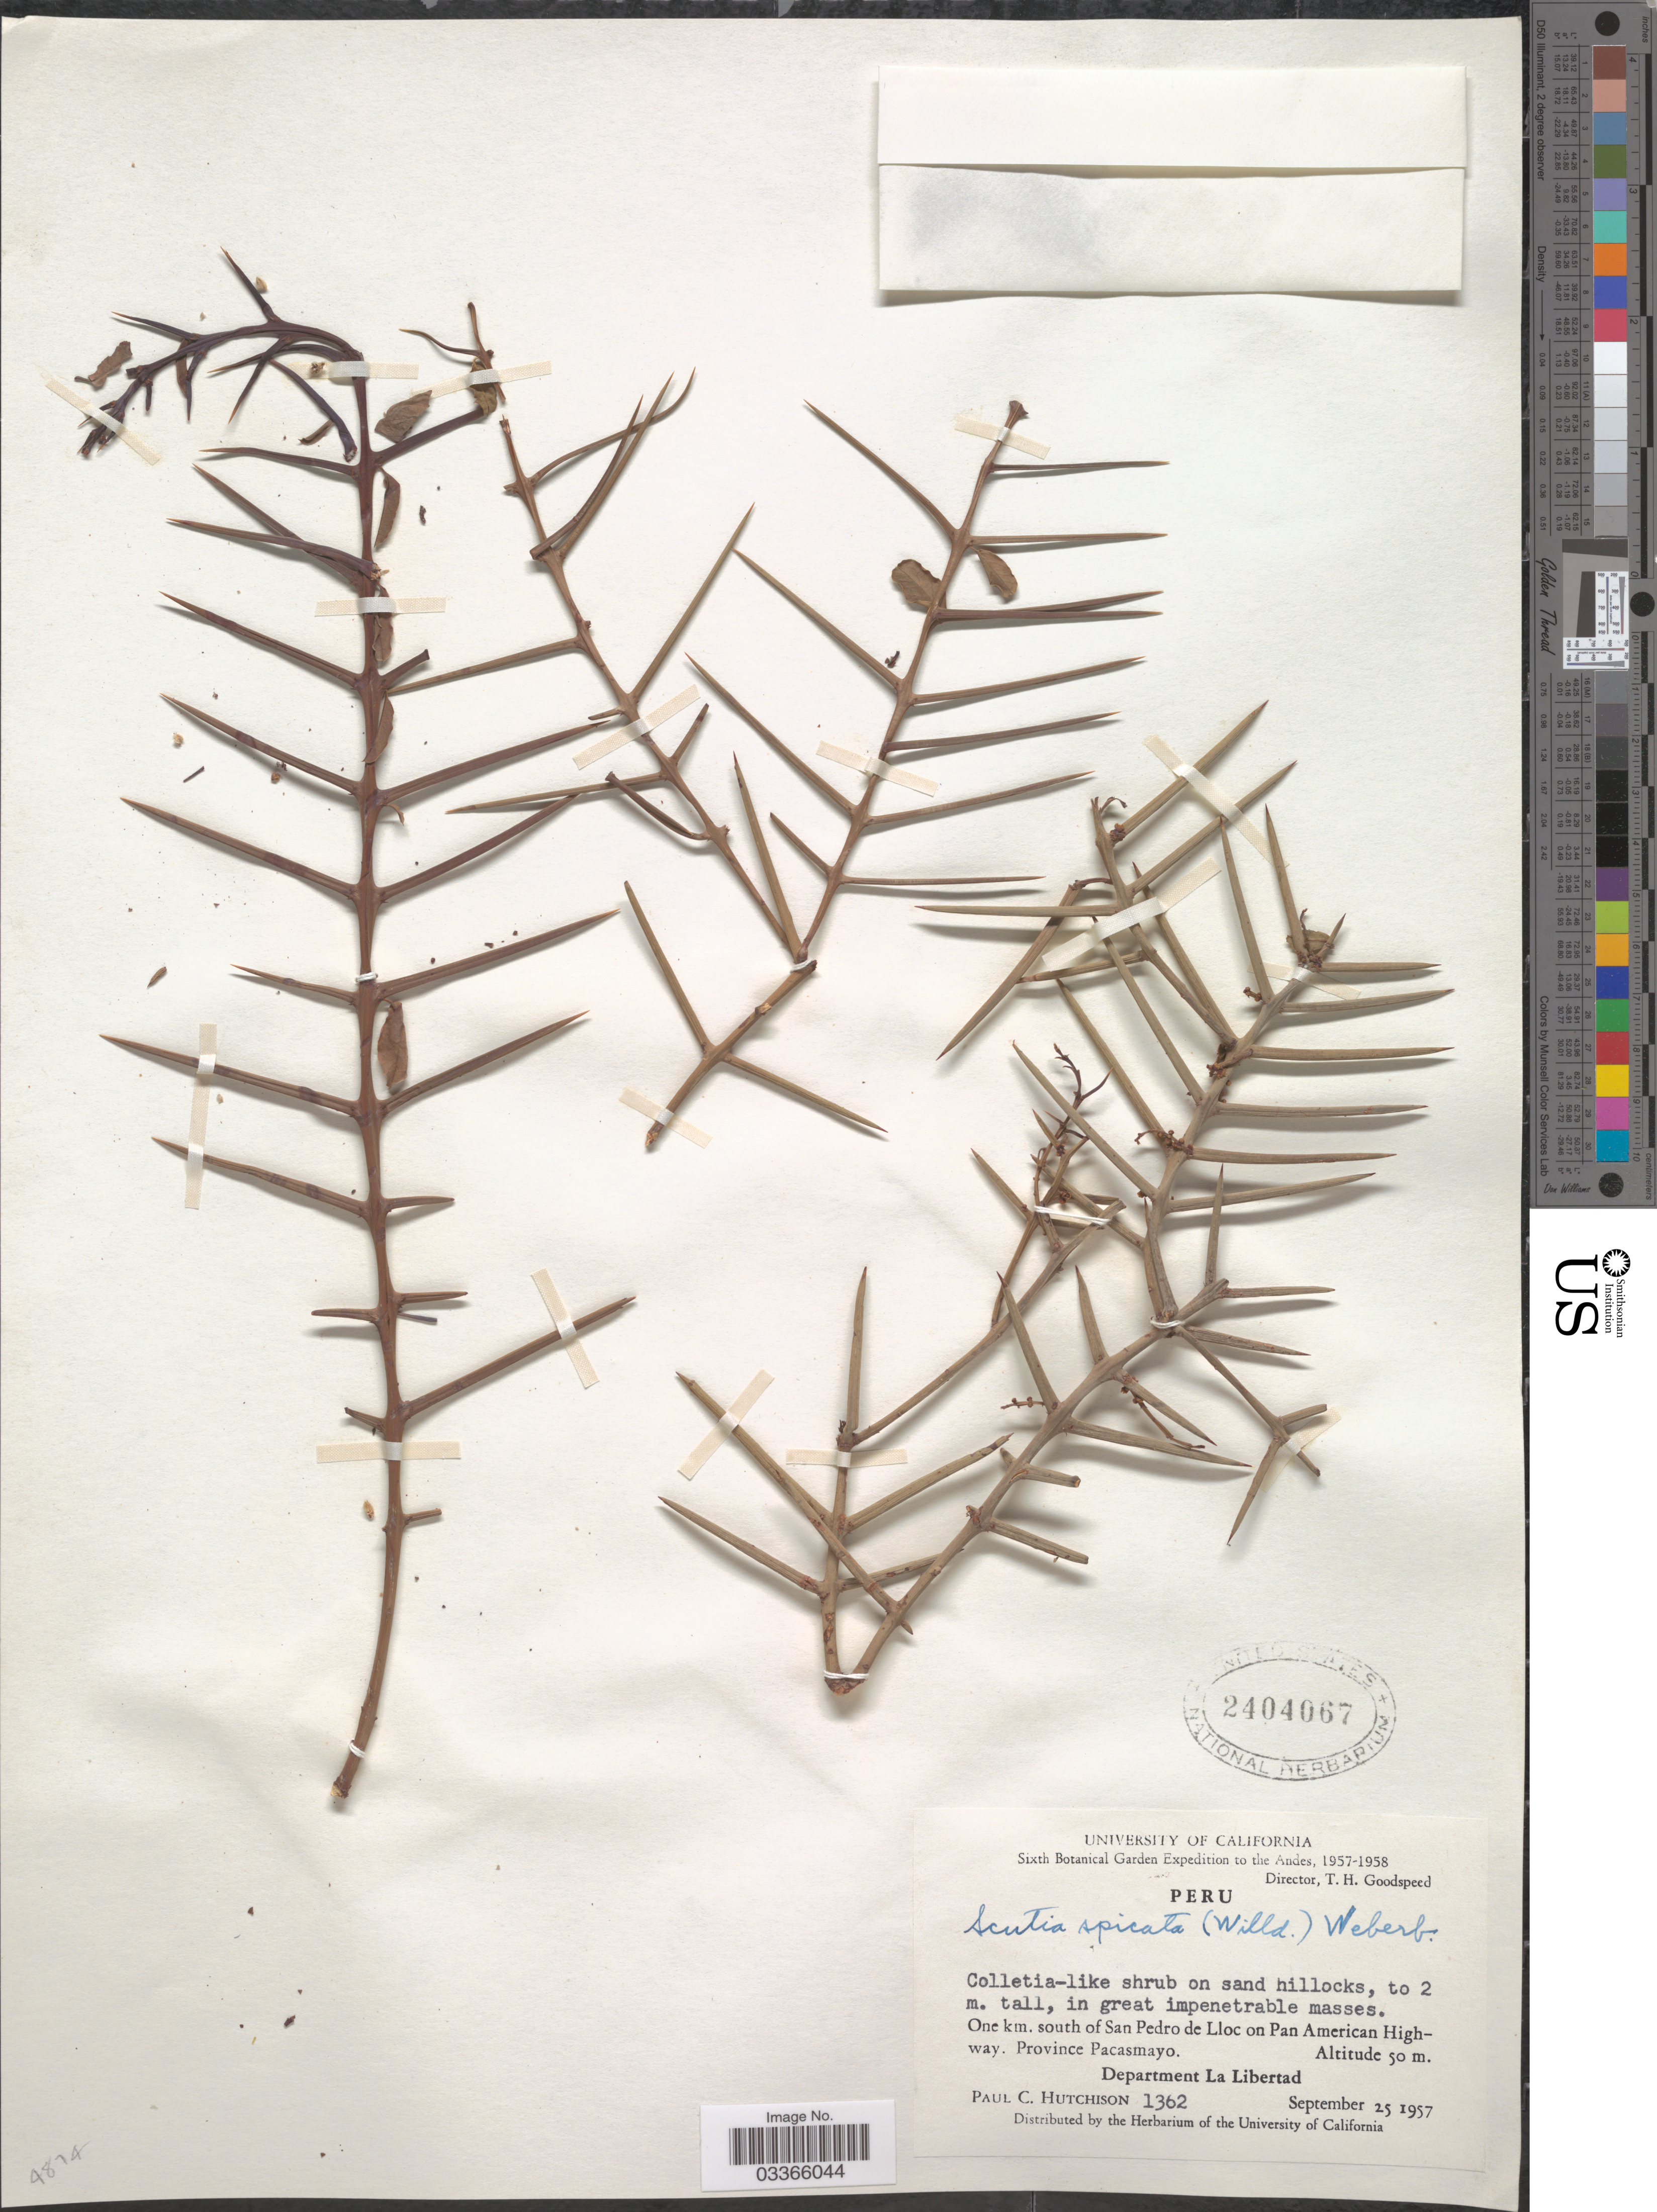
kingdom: Plantae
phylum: Tracheophyta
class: Magnoliopsida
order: Rosales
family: Rhamnaceae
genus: Scutia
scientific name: Scutia spicata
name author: (Humb. & Bonpl. ex Willd.) Weberb.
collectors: P. C. Hutchison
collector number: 1362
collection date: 1957-09-25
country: Peru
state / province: La Libertad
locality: The Andes, One km. south of San Pedro de Lloc on Pan American Highway. Province of Pacasmayo, Department of La Libertad.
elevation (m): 50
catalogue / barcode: US 2404067